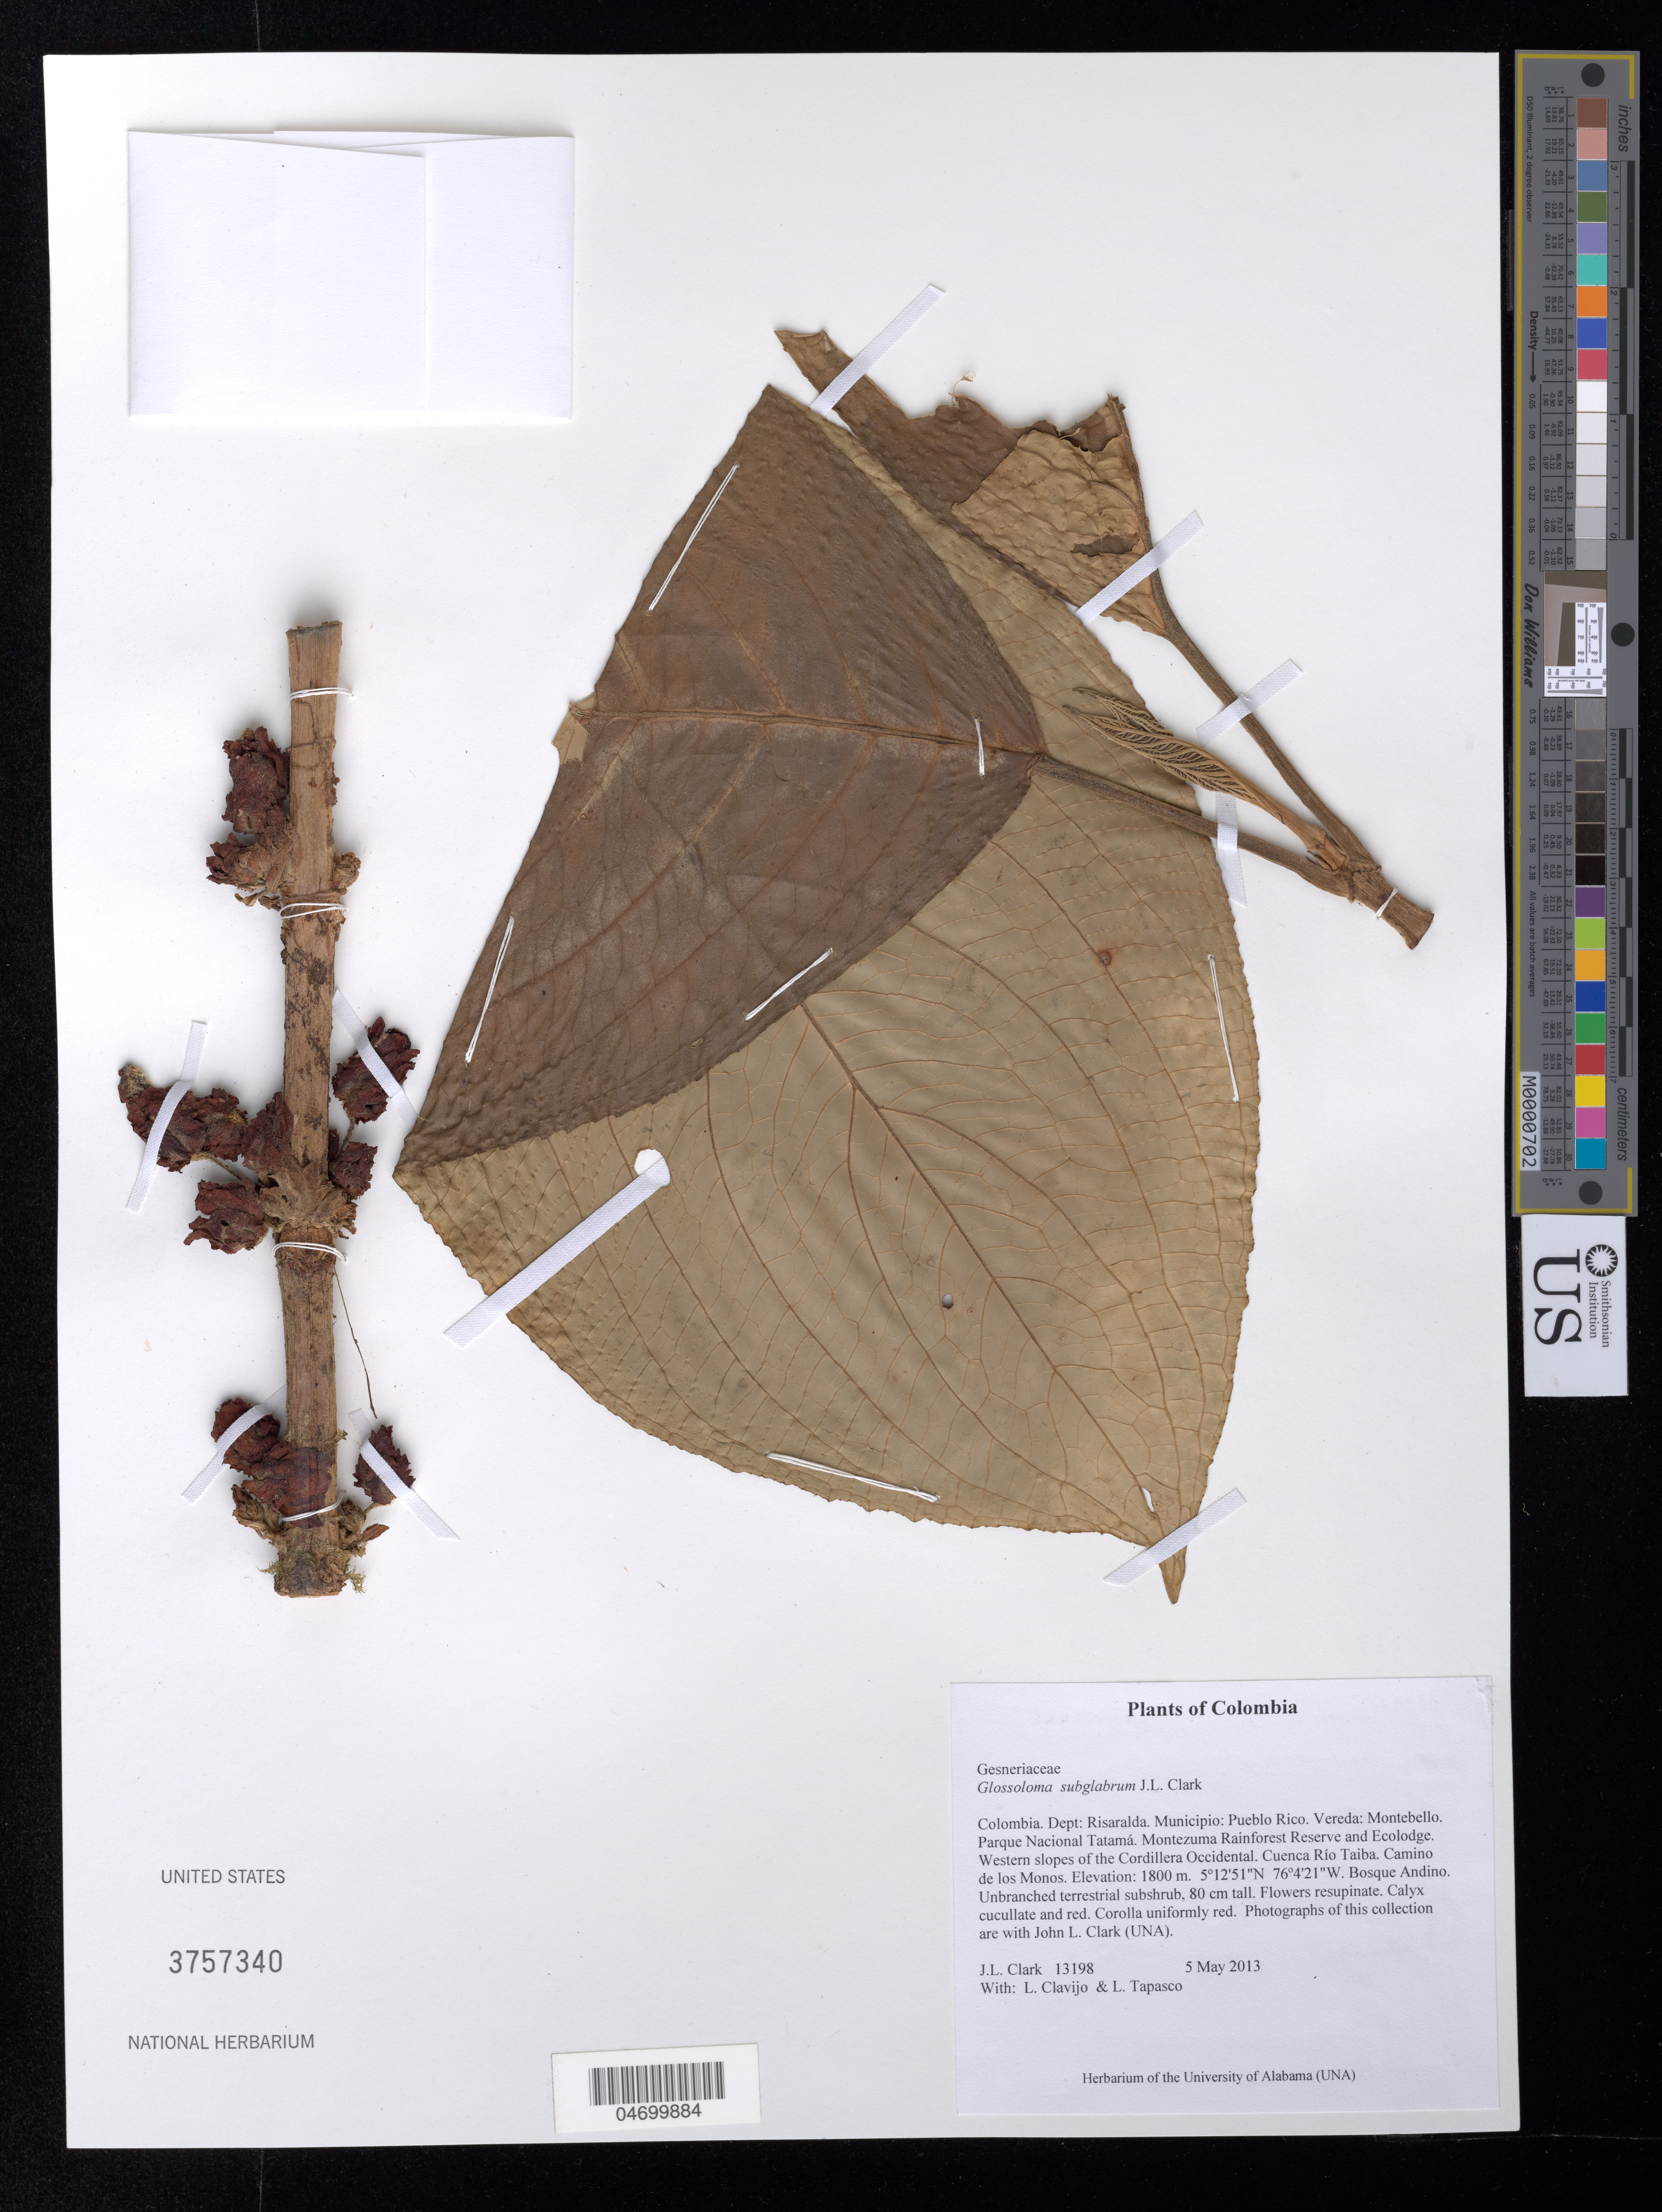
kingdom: Plantae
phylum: Tracheophyta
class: Magnoliopsida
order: Lamiales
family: Gesneriaceae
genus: Glossoloma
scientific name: Glossoloma subglabrum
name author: J.L. Clark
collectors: J. L. Clark, L. Clavijo & D. Olstein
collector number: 13198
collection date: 2013-05-05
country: Colombia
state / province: Risaralda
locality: Dept: Risaralda. Municipio: Pueblo Rico. Vereda: Montebello. Parque Nacional Tatamá. Montezuma Rainforest Reserve and Ecolodge. Western slopes of the Cordillera Occidental. Cuenca Río Taiba. Camino de los Monos.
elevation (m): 1800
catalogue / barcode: US 3757340